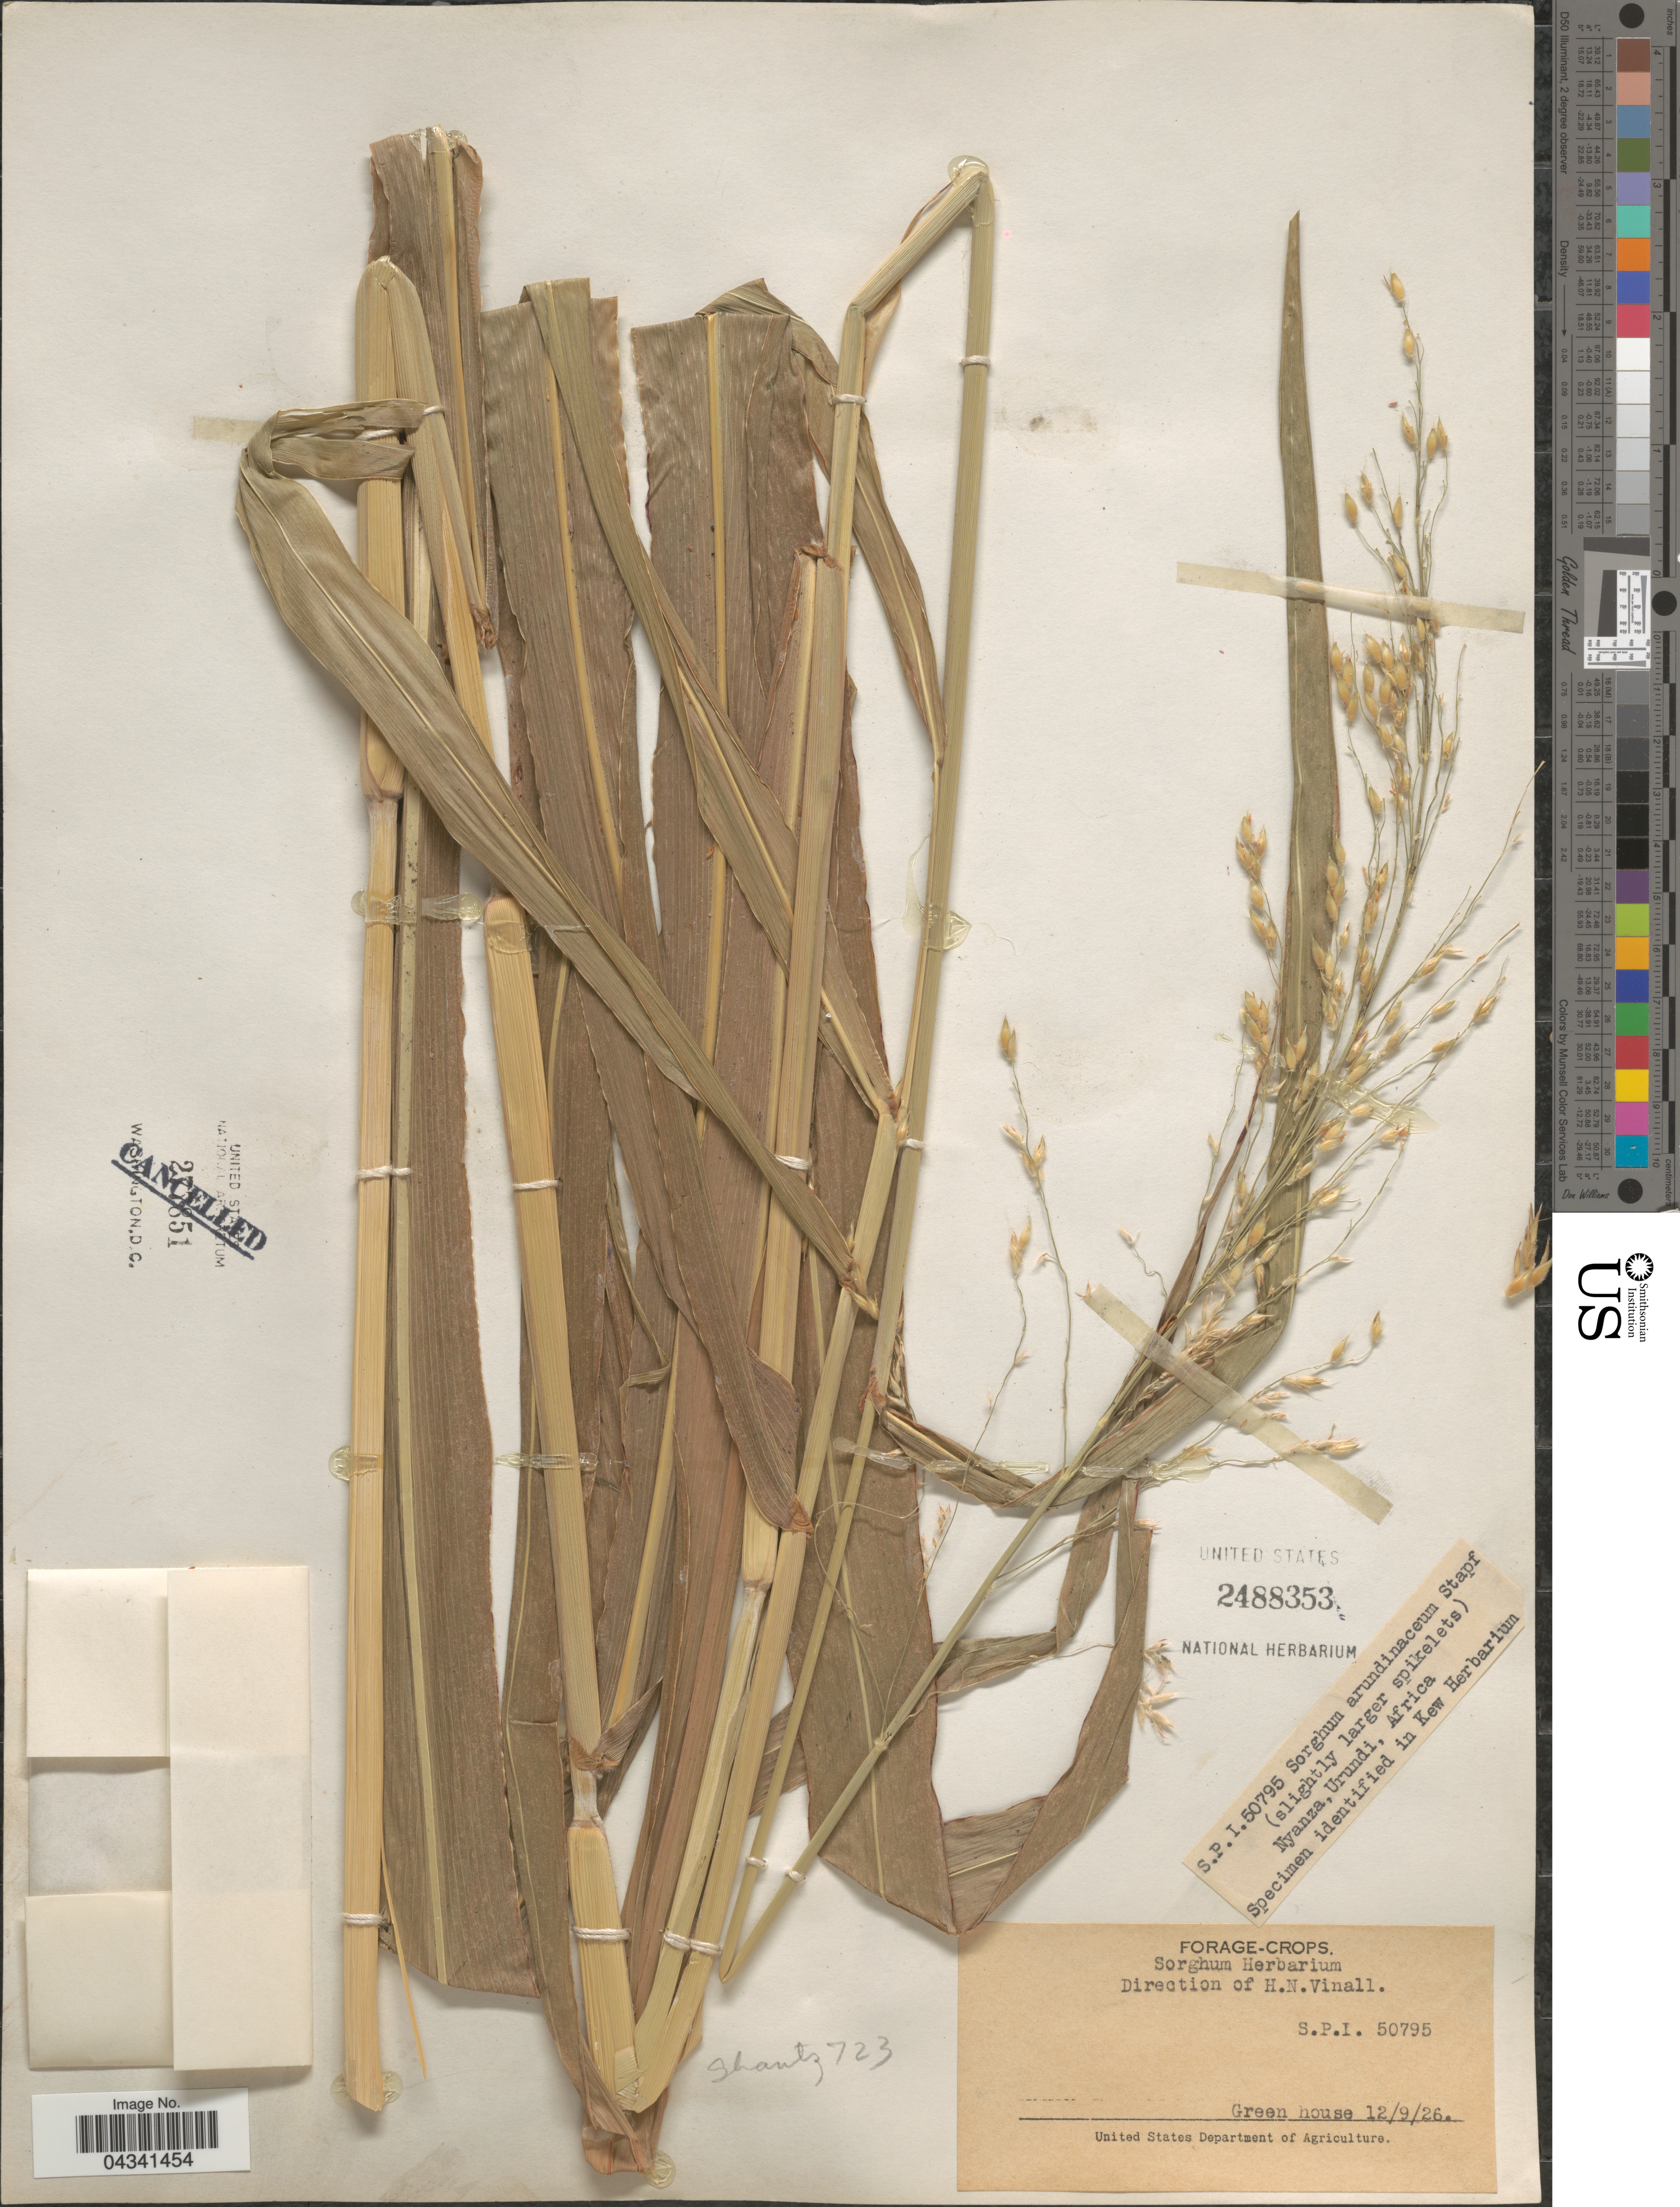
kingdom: Plantae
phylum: Tracheophyta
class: Liliopsida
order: Poales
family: Poaceae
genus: Sorghum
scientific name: Sorghum arundinaceum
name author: (Desv.) Stapf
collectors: H. Vinall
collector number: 50795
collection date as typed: Transcribed d/m/y: 12/9/26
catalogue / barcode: US 2488353